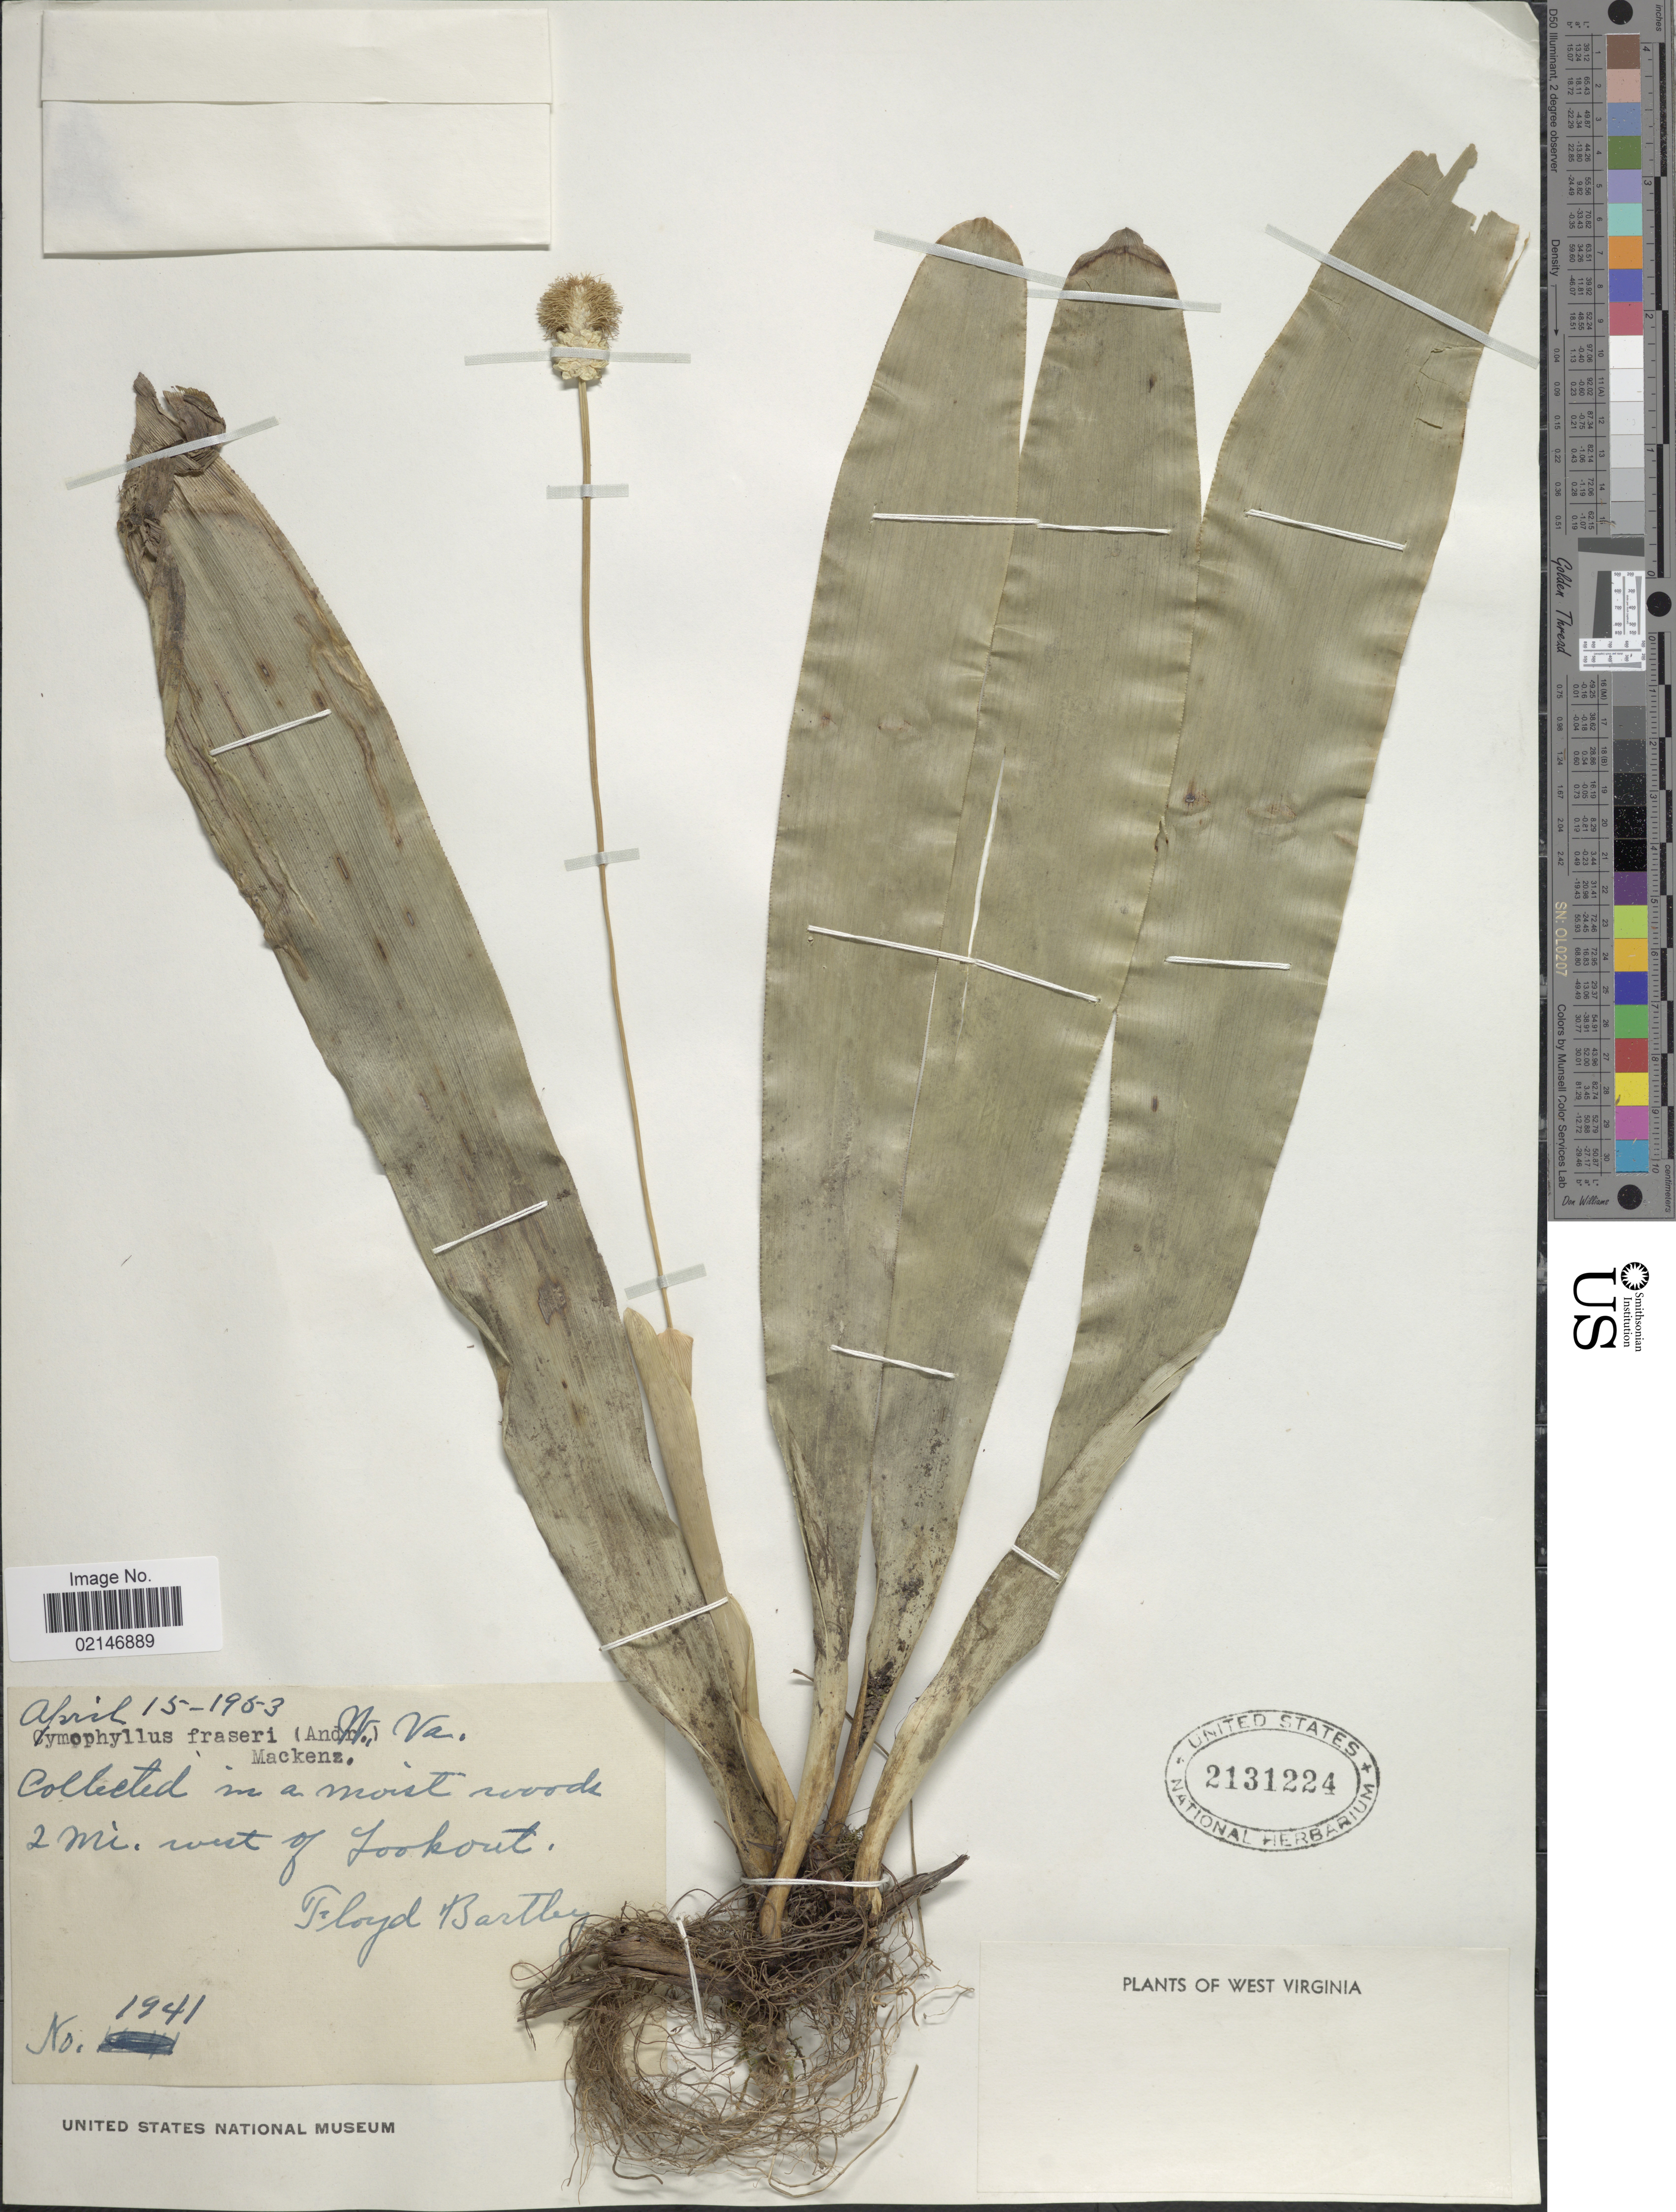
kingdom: Plantae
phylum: Tracheophyta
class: Liliopsida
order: Poales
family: Cyperaceae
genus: Carex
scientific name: Carex fraseriana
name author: Ker Gawl.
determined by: Strong, Mark T., (BOT), Smithsonian Institution - National Museum of Natural History (UNITED STATES)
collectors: F. Bartley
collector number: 1941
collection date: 1953-04-15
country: United States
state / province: West Virginia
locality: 2 mi. west of Lookout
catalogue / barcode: US 2131224